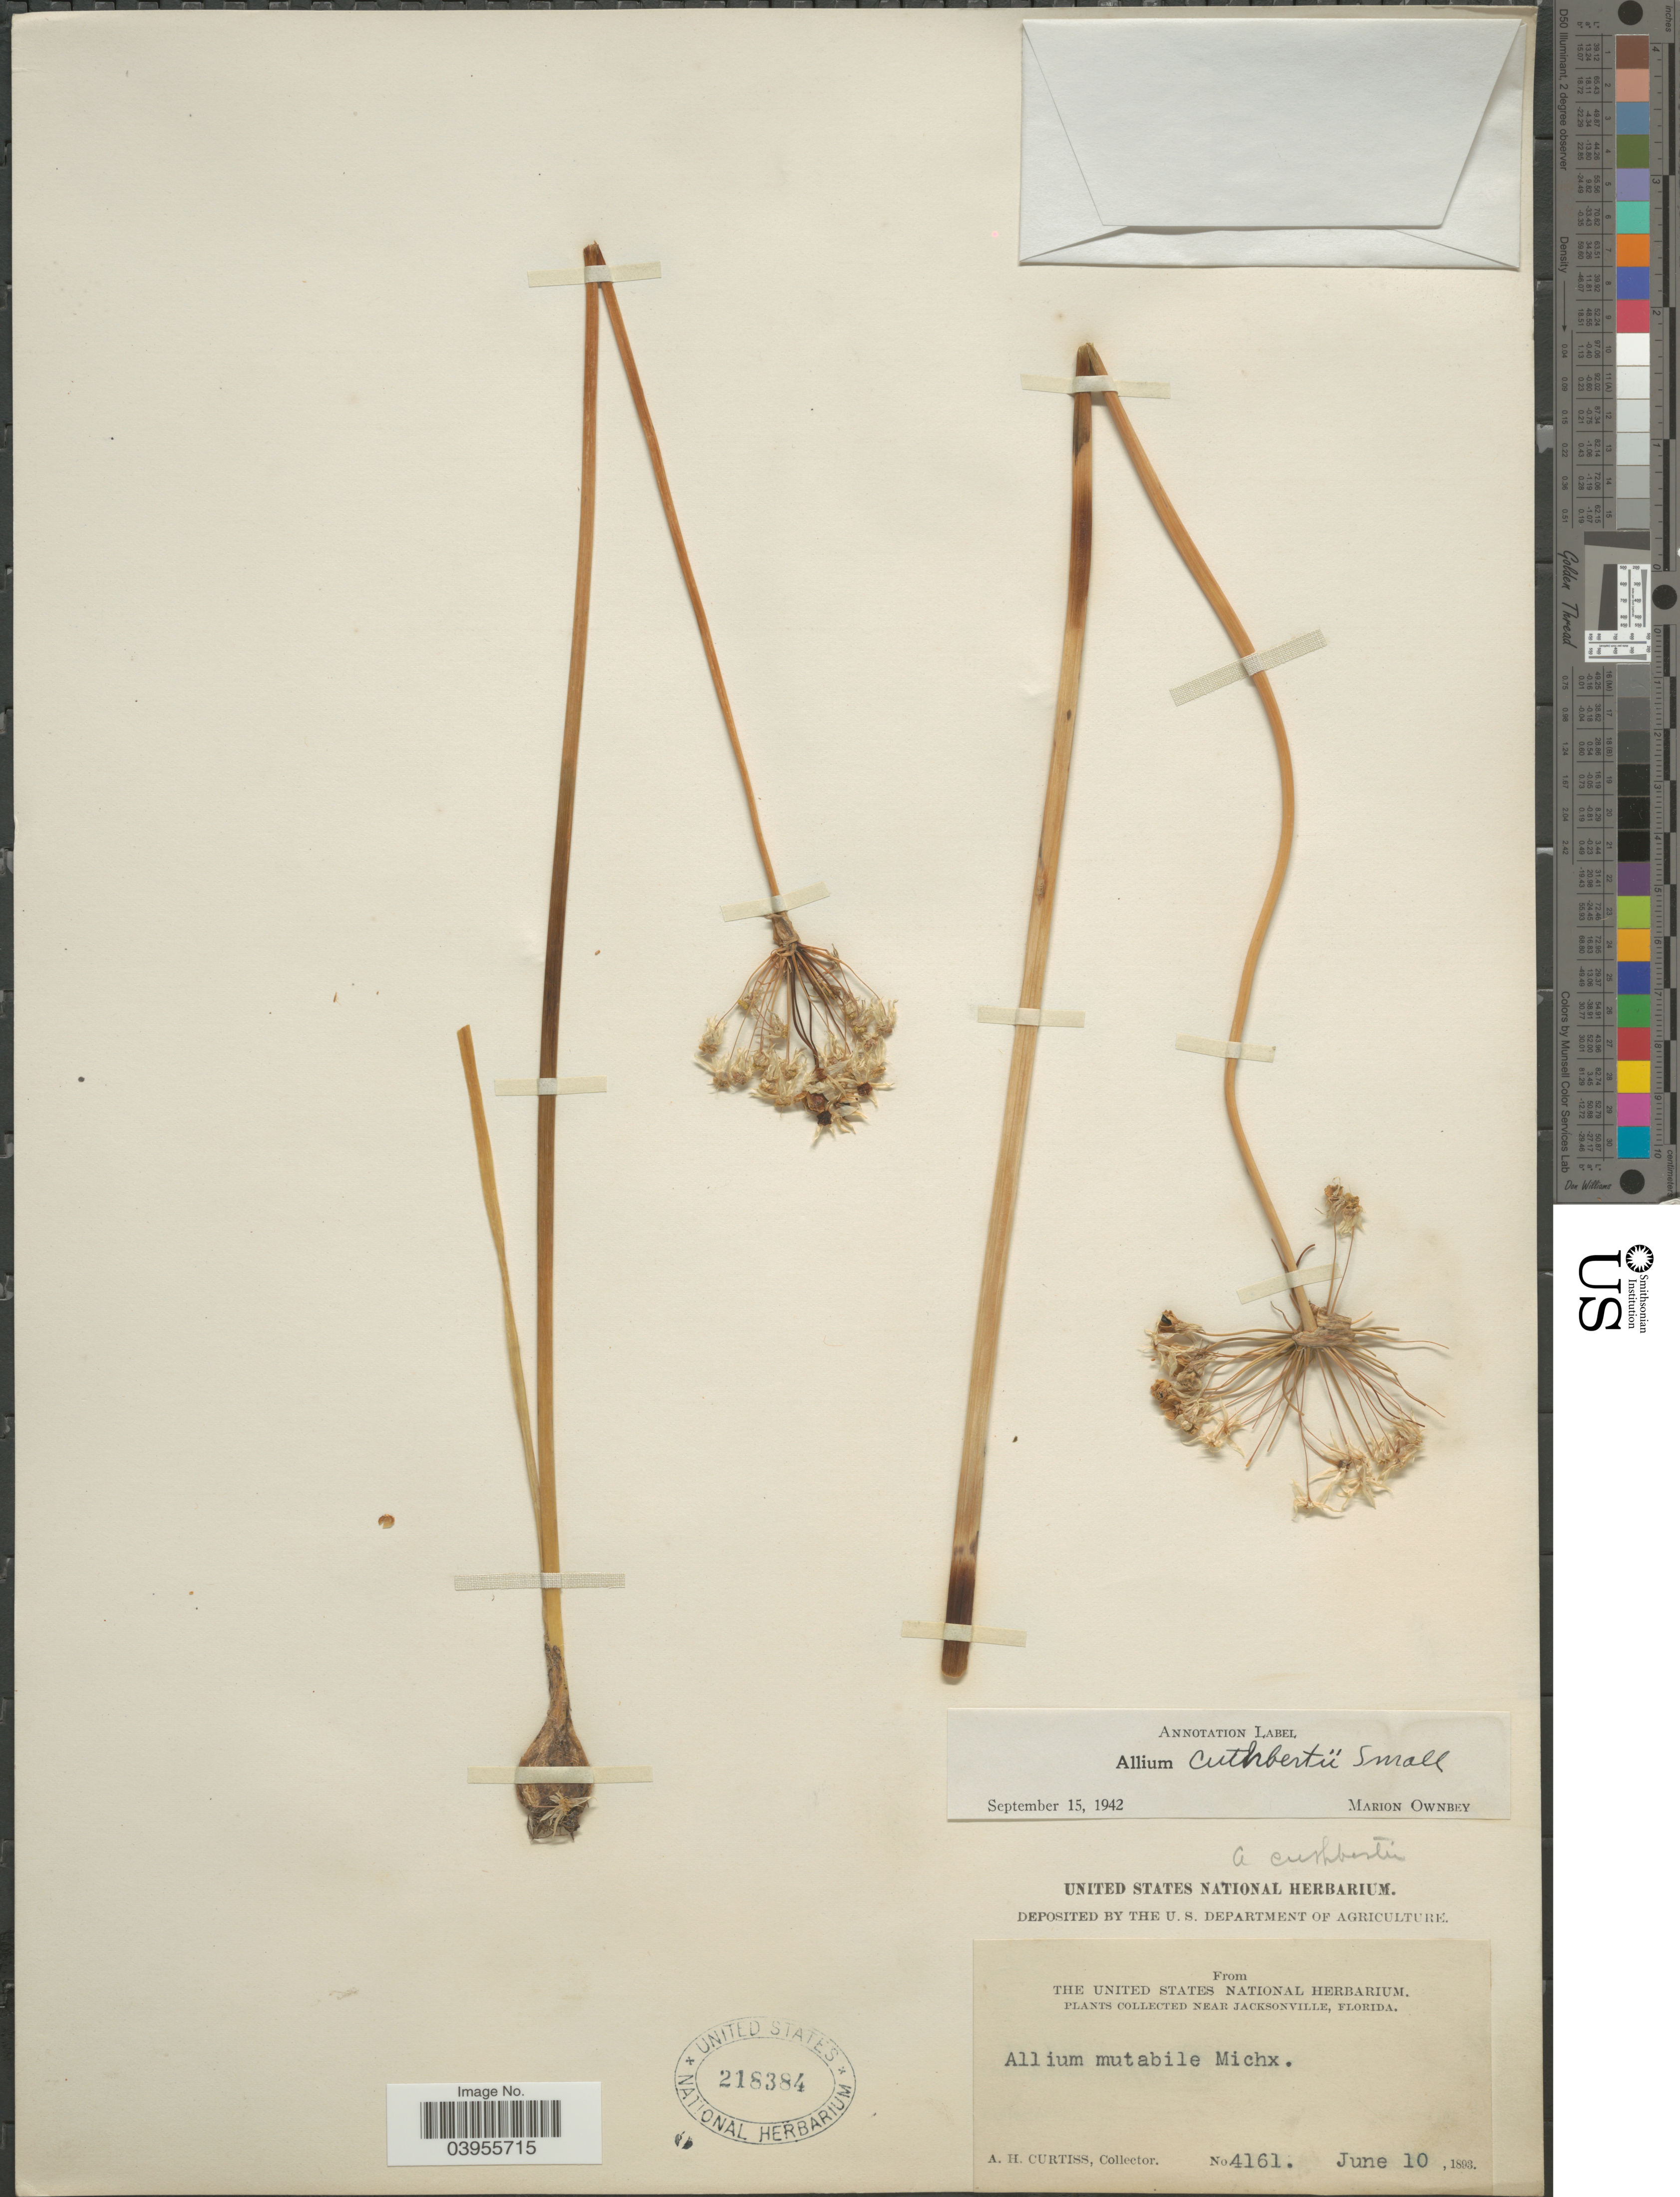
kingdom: Plantae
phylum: Tracheophyta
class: Liliopsida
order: Asparagales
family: Amaryllidaceae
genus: Allium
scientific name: Allium cuthbertii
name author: Small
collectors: A. H. Curtiss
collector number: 4161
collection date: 1893-06-10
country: United States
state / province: Florida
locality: Near Jacksonville.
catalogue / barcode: US 218384